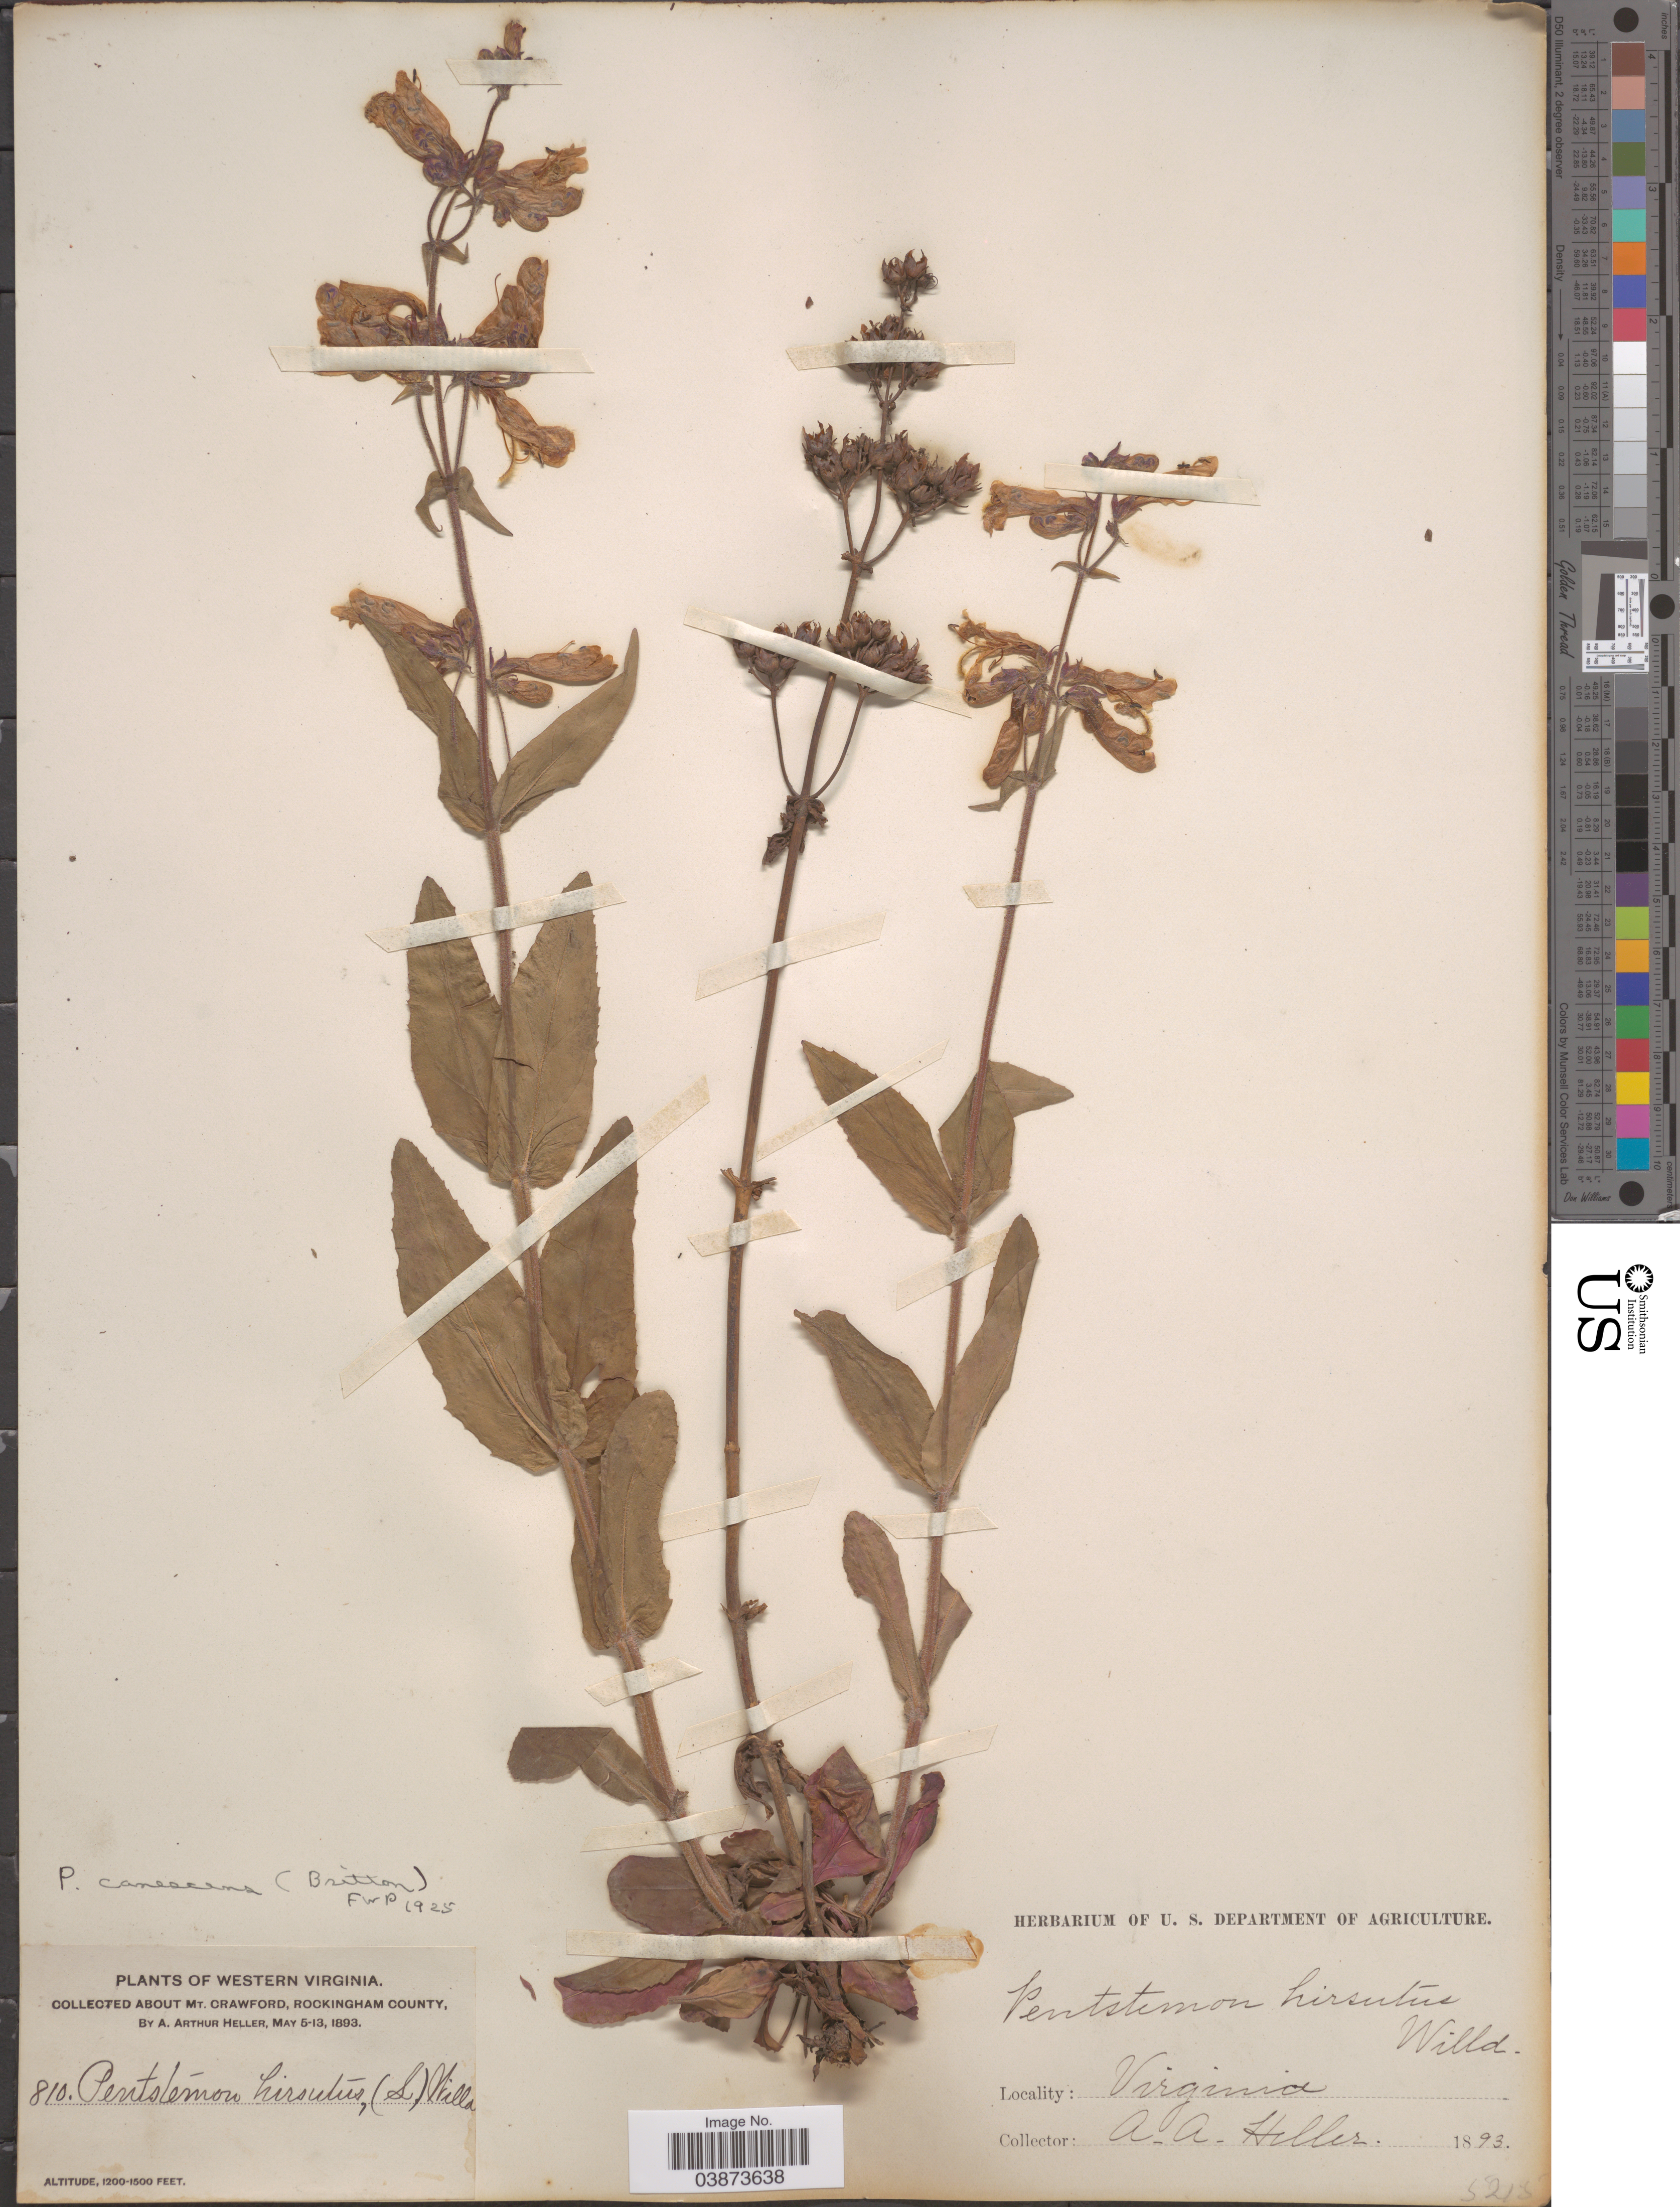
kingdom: Plantae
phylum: Tracheophyta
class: Magnoliopsida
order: Lamiales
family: Plantaginaceae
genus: Penstemon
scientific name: Penstemon canescens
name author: L.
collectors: A. A. Heller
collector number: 810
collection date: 1893-05-05/1893-05-13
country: United States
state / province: Virginia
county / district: Rockingham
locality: Western Virginia. About Mt. Crawford, Rockingham County.